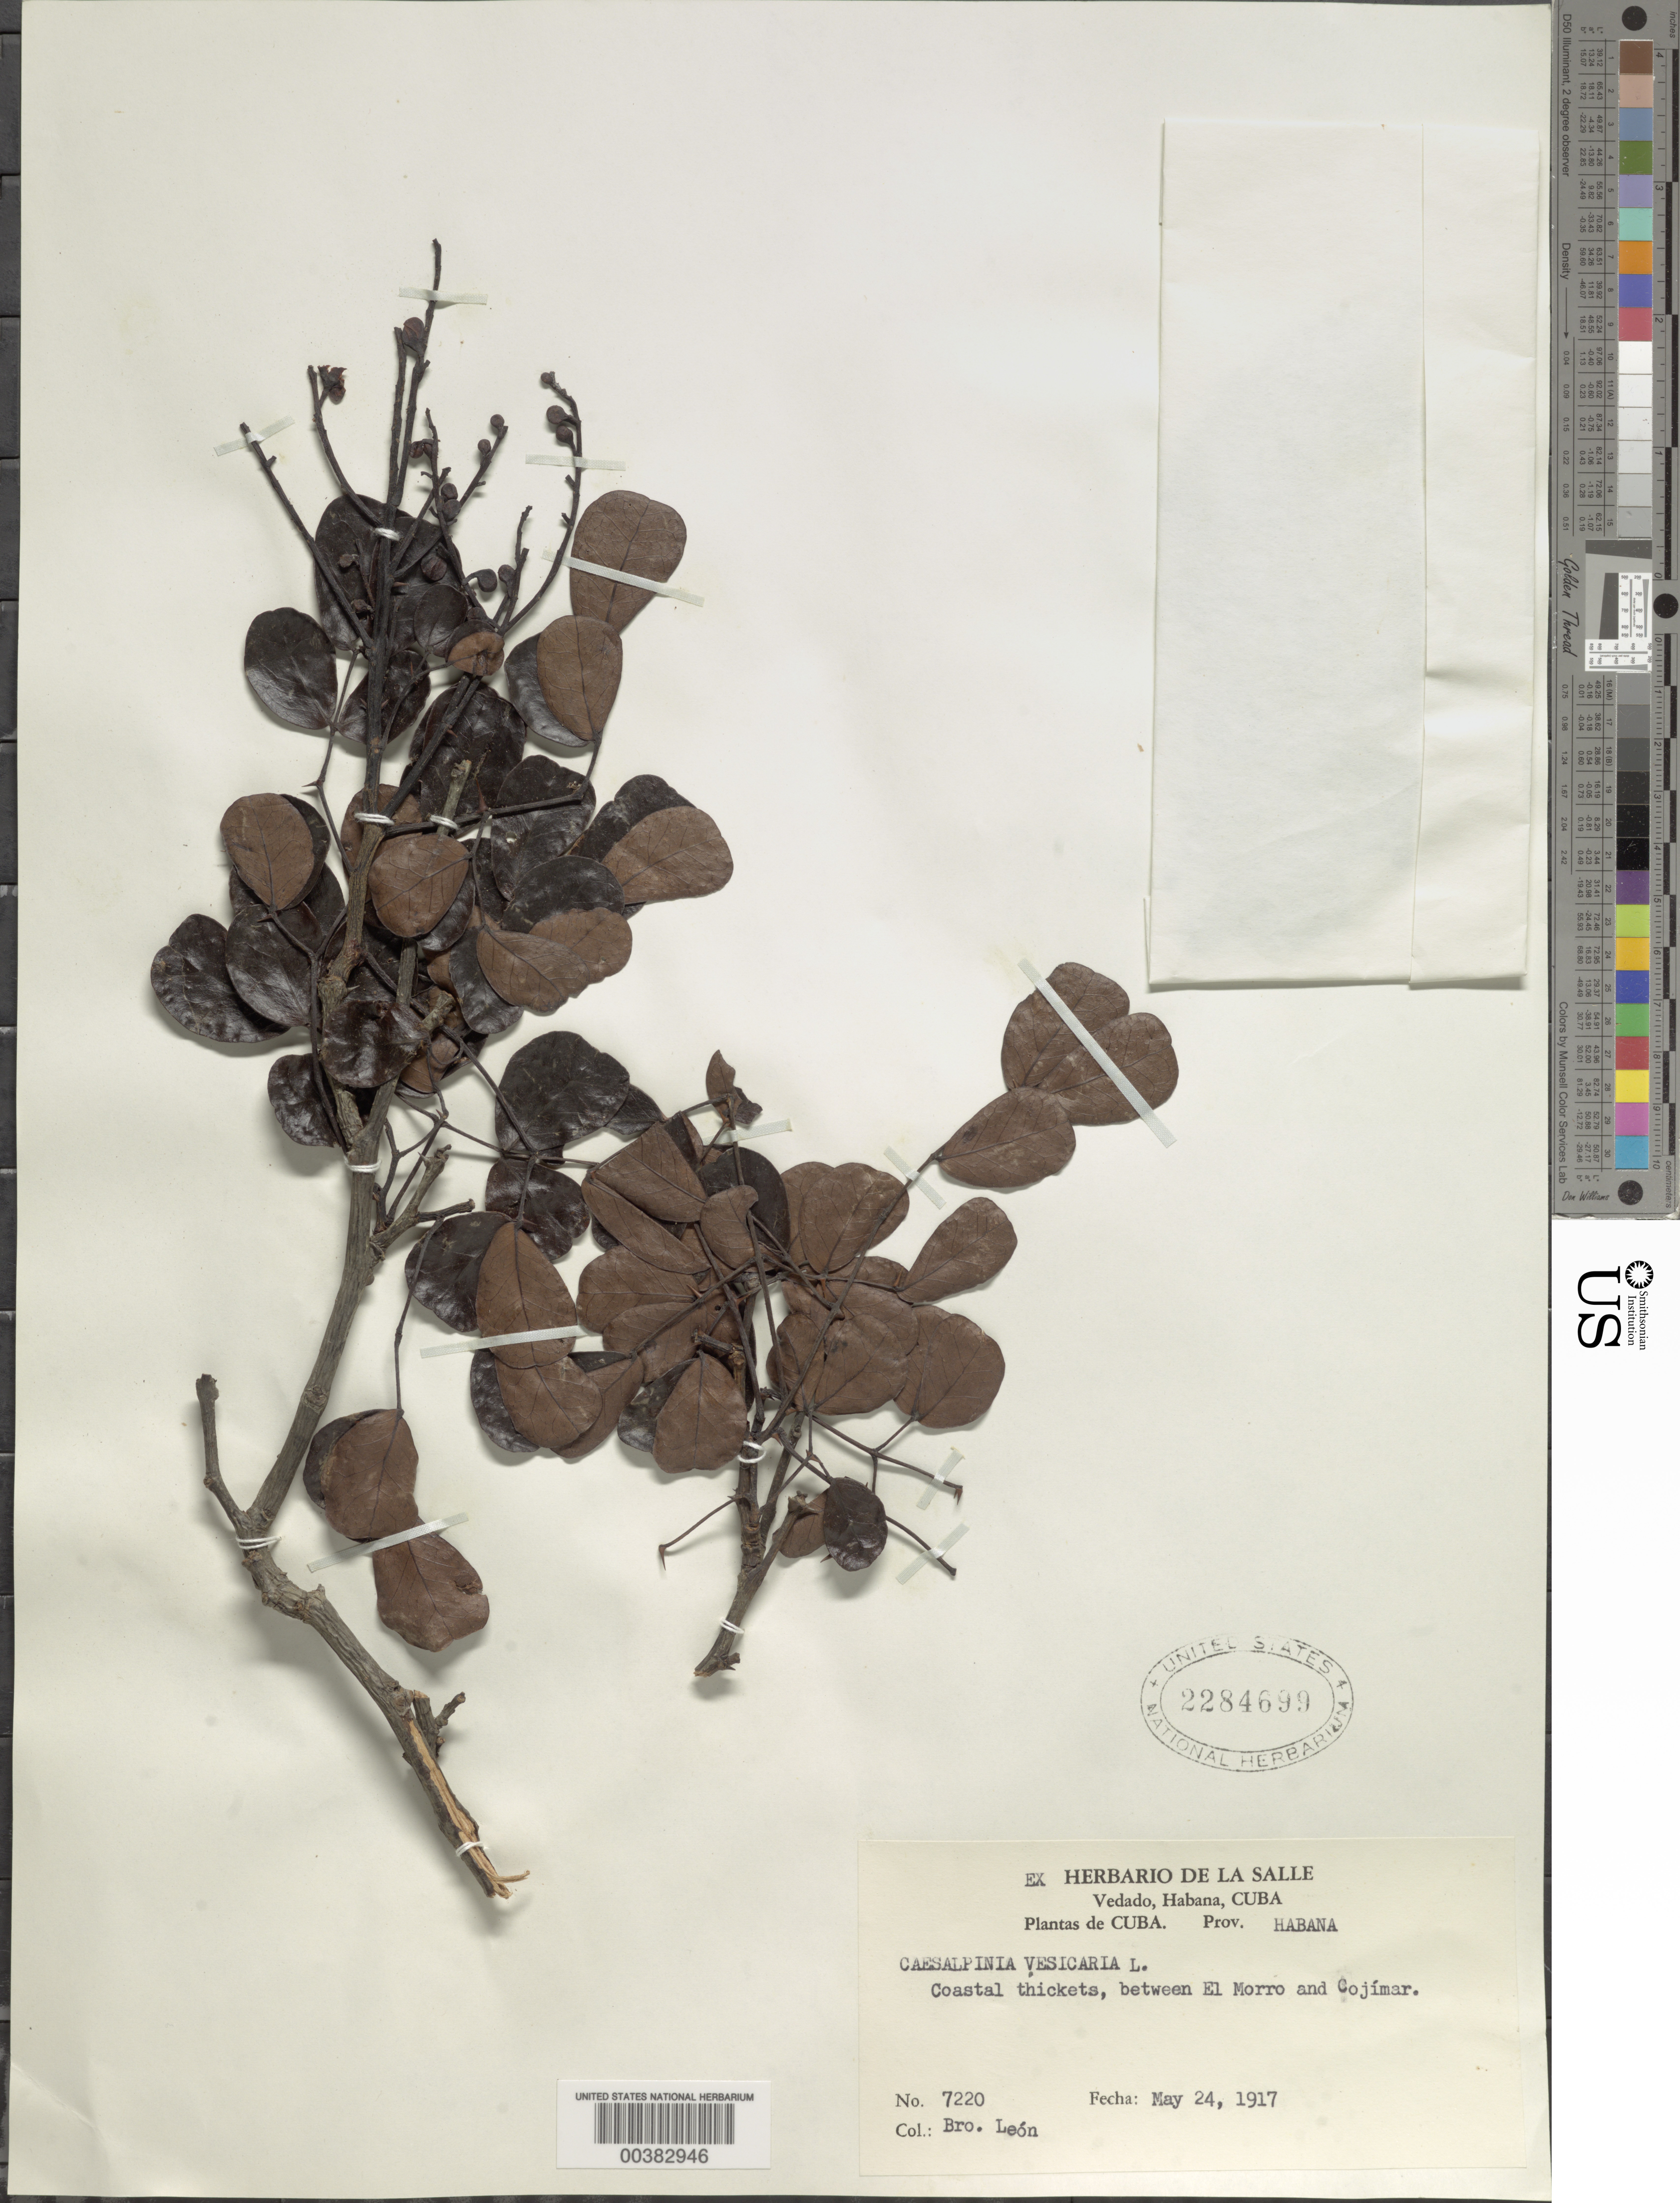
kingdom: Plantae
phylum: Tracheophyta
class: Magnoliopsida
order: Fabales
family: Fabaceae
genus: Tara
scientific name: Tara vesicaria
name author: (L.) Molinari et al.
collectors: Bro. León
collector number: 7220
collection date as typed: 24 May 1917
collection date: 1917-05-24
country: Cuba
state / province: La Habana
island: Greater Antilles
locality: Between el morro and cojimar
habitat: Coastal thickets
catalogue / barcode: US 2284699